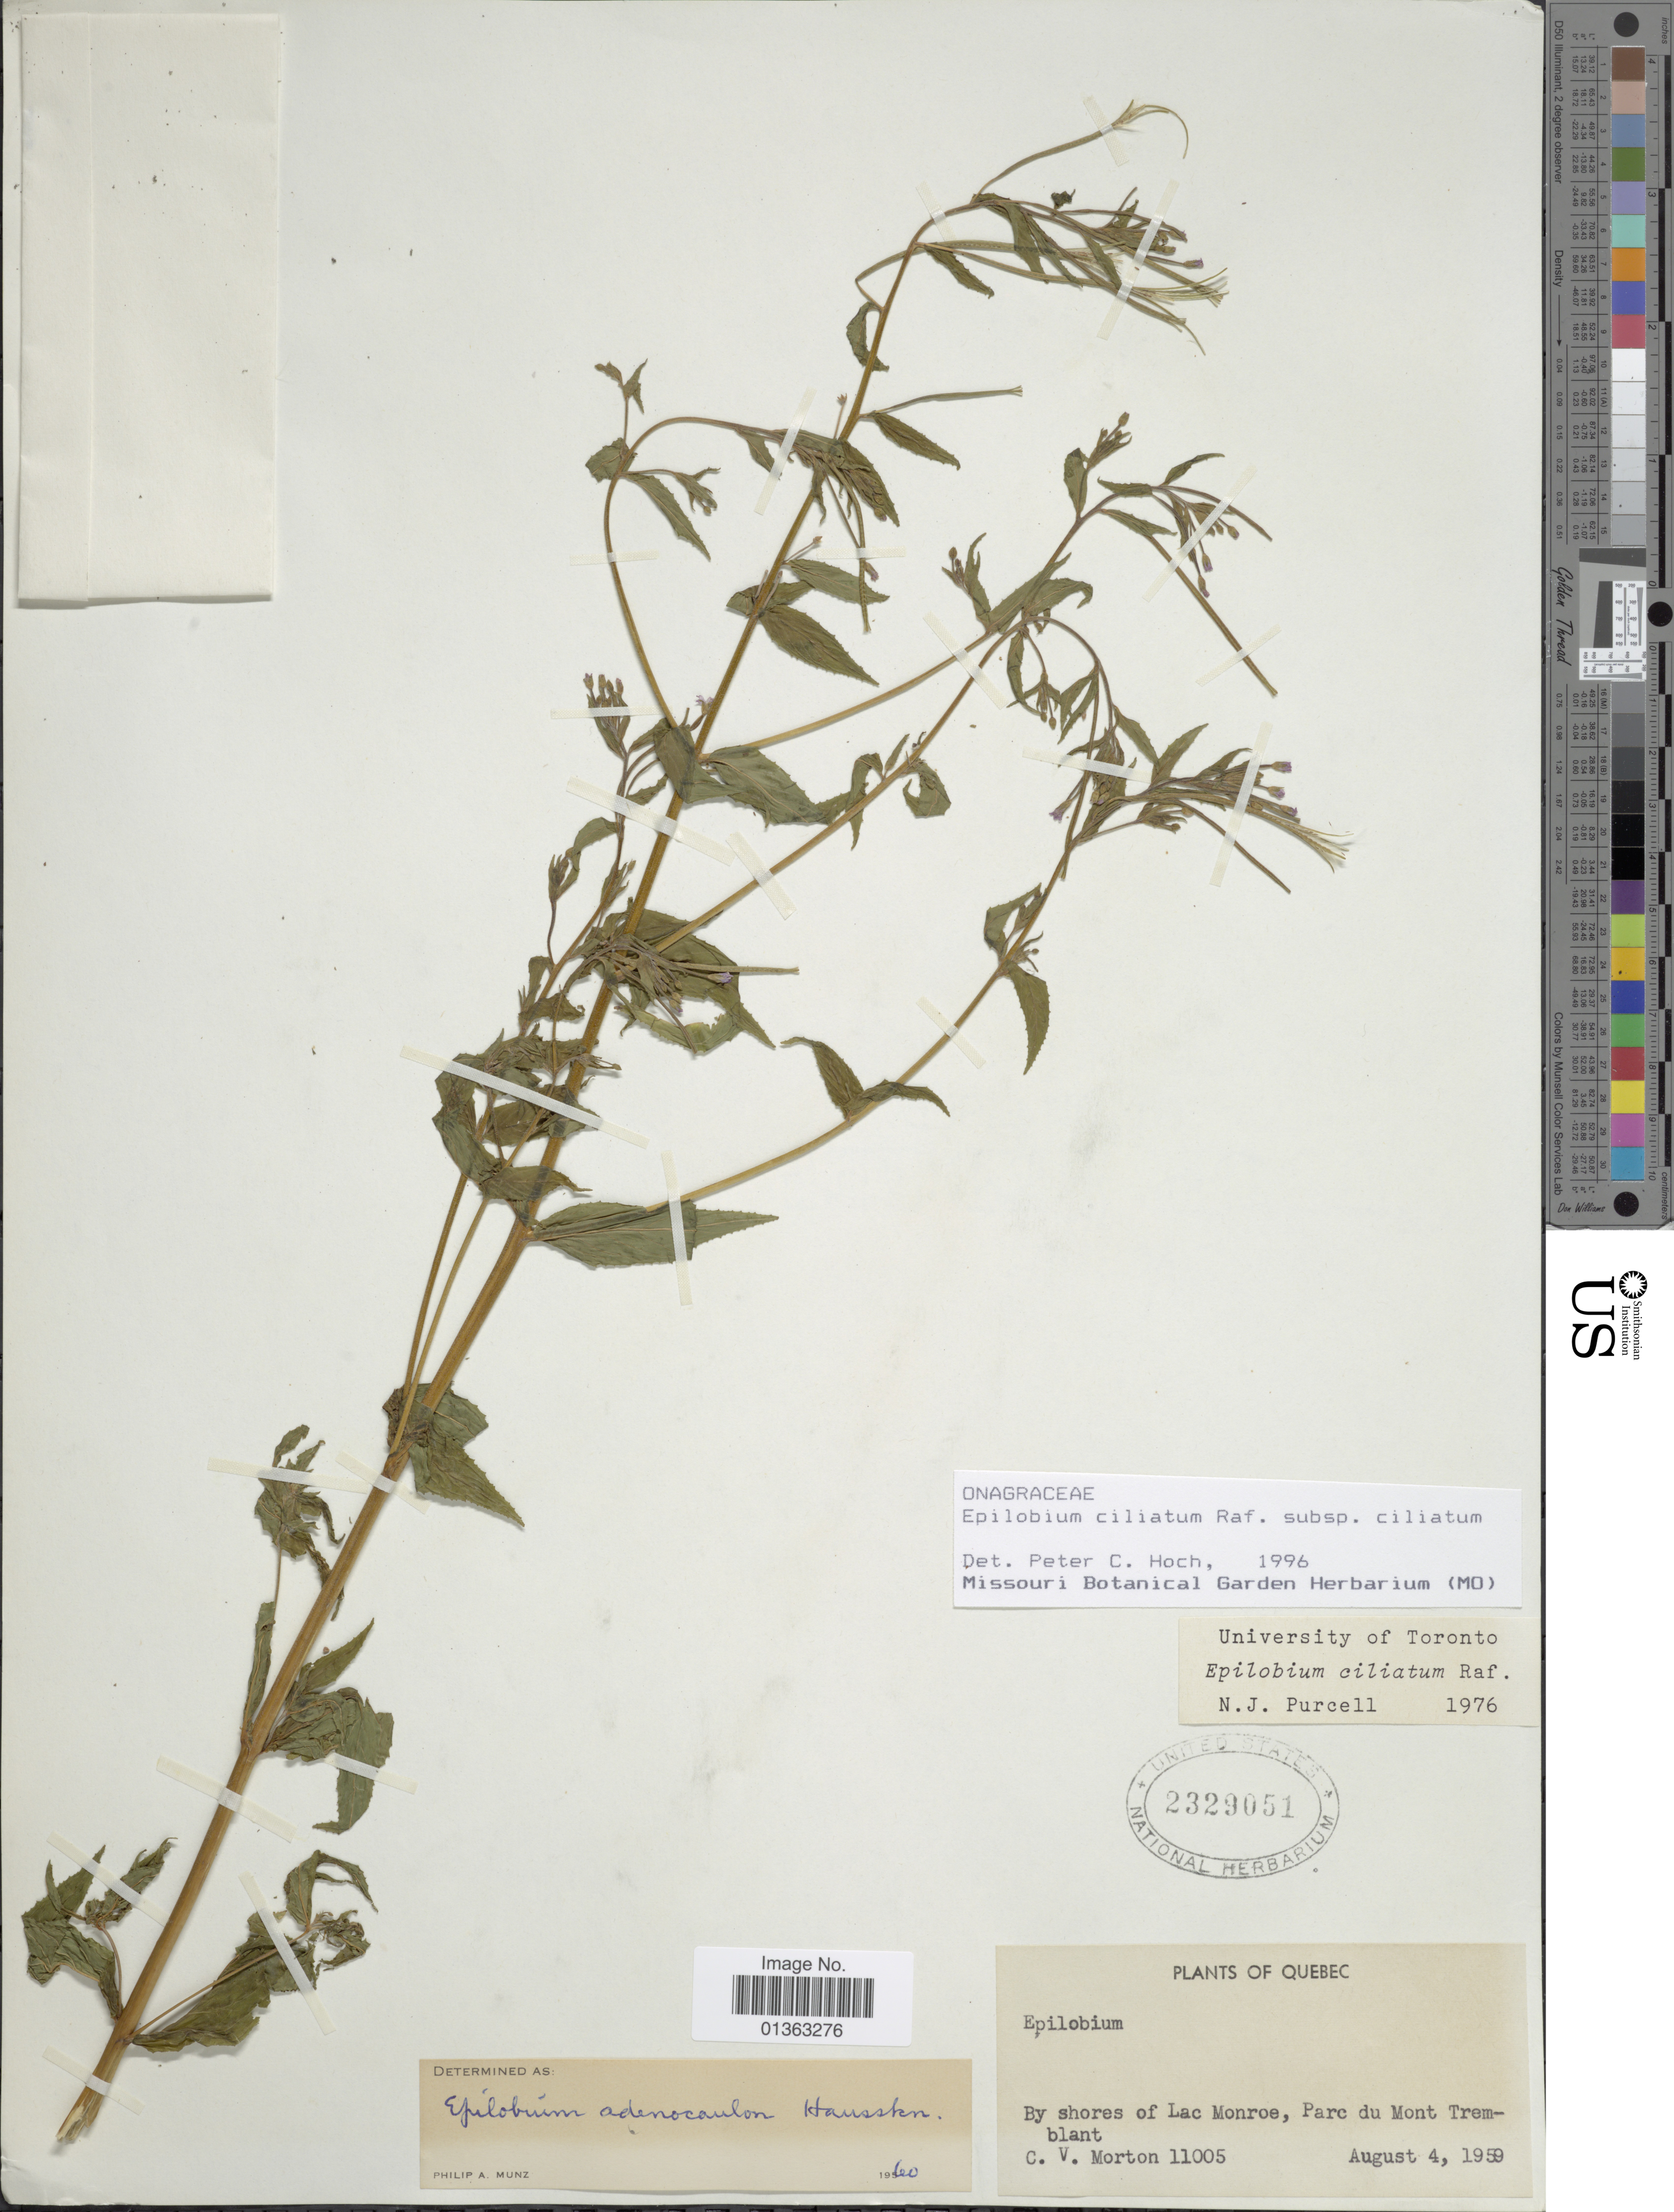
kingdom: Plantae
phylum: Tracheophyta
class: Magnoliopsida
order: Myrtales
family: Onagraceae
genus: Epilobium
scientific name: Epilobium ciliatum subsp. ciliatum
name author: Raf.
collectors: C. V. Morton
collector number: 11005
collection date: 1959-08-04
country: Canada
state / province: Quebec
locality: By shores of Lac Monroe, Parc du Mont Tremblant.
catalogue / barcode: US 2329051